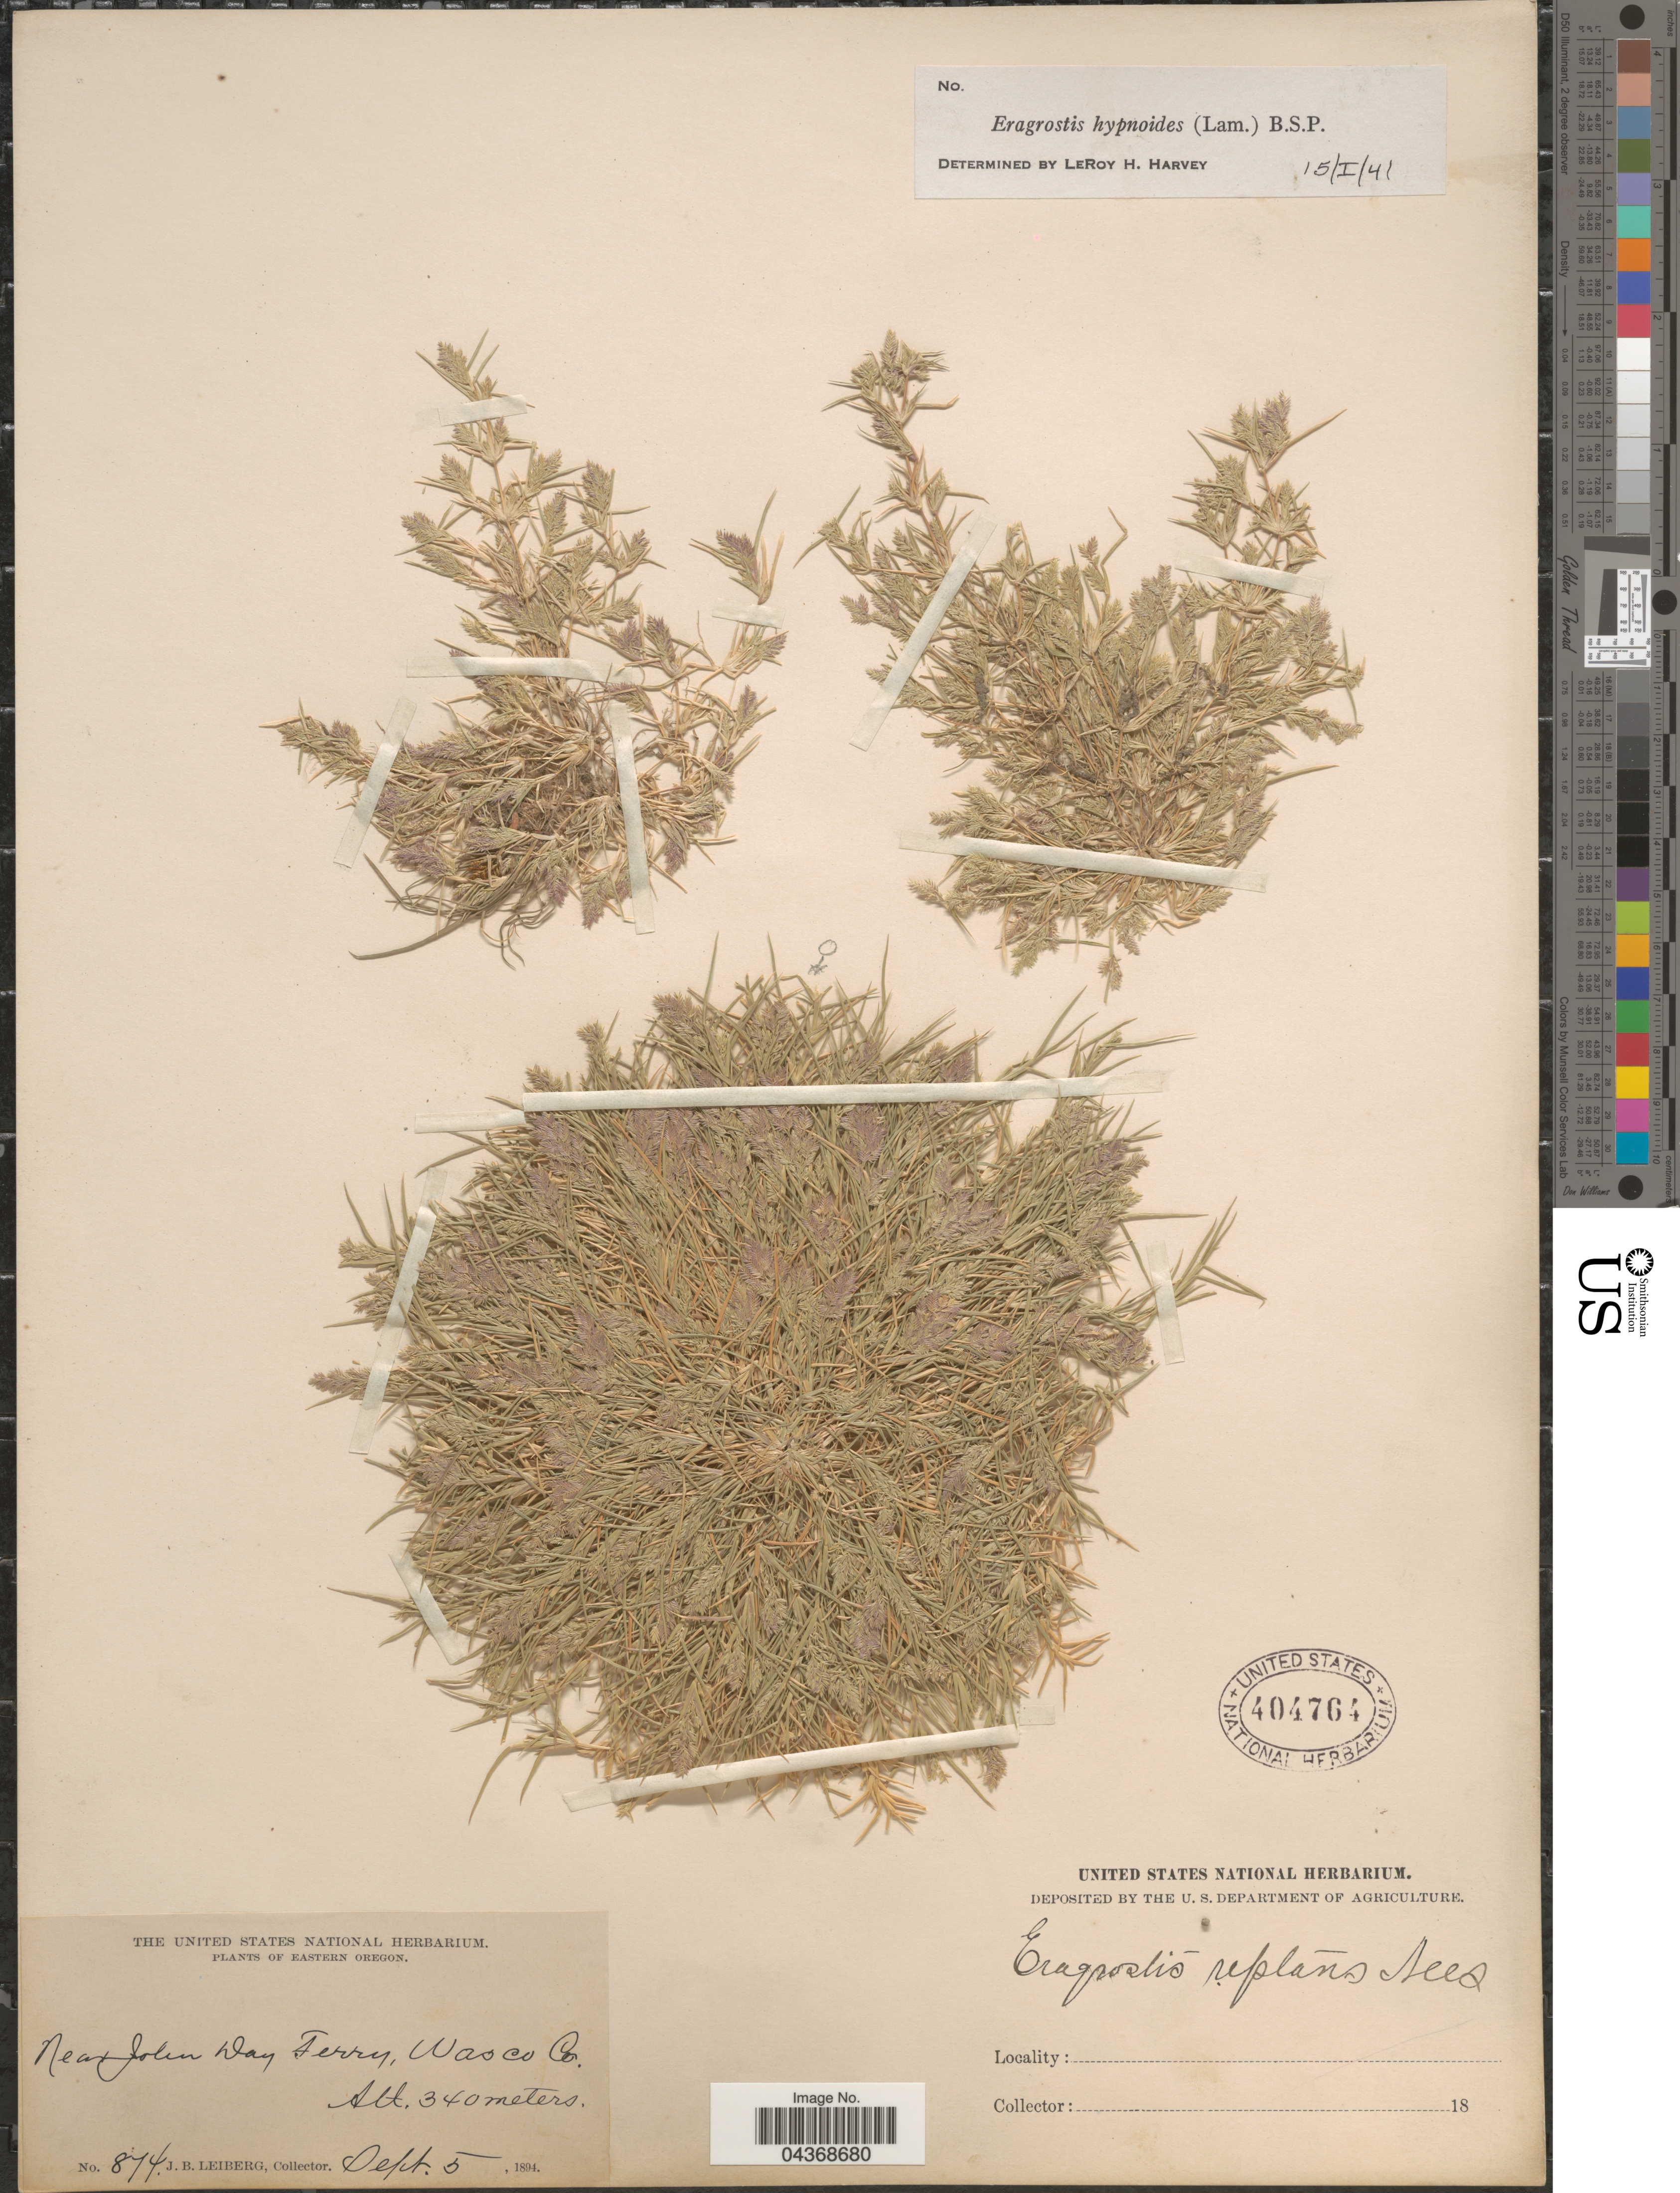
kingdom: Plantae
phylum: Tracheophyta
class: Liliopsida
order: Poales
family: Poaceae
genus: Eragrostis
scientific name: Eragrostis hypnoides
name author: (Lam.) Britton, Stearns & Poggenb.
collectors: J. B. Leiberg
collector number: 874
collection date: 1894-09-05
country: United States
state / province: Oregon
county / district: Wasco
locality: Eastern Oregon. Near John Day Ferry, Wasco Co.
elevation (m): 340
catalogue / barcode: US 404764